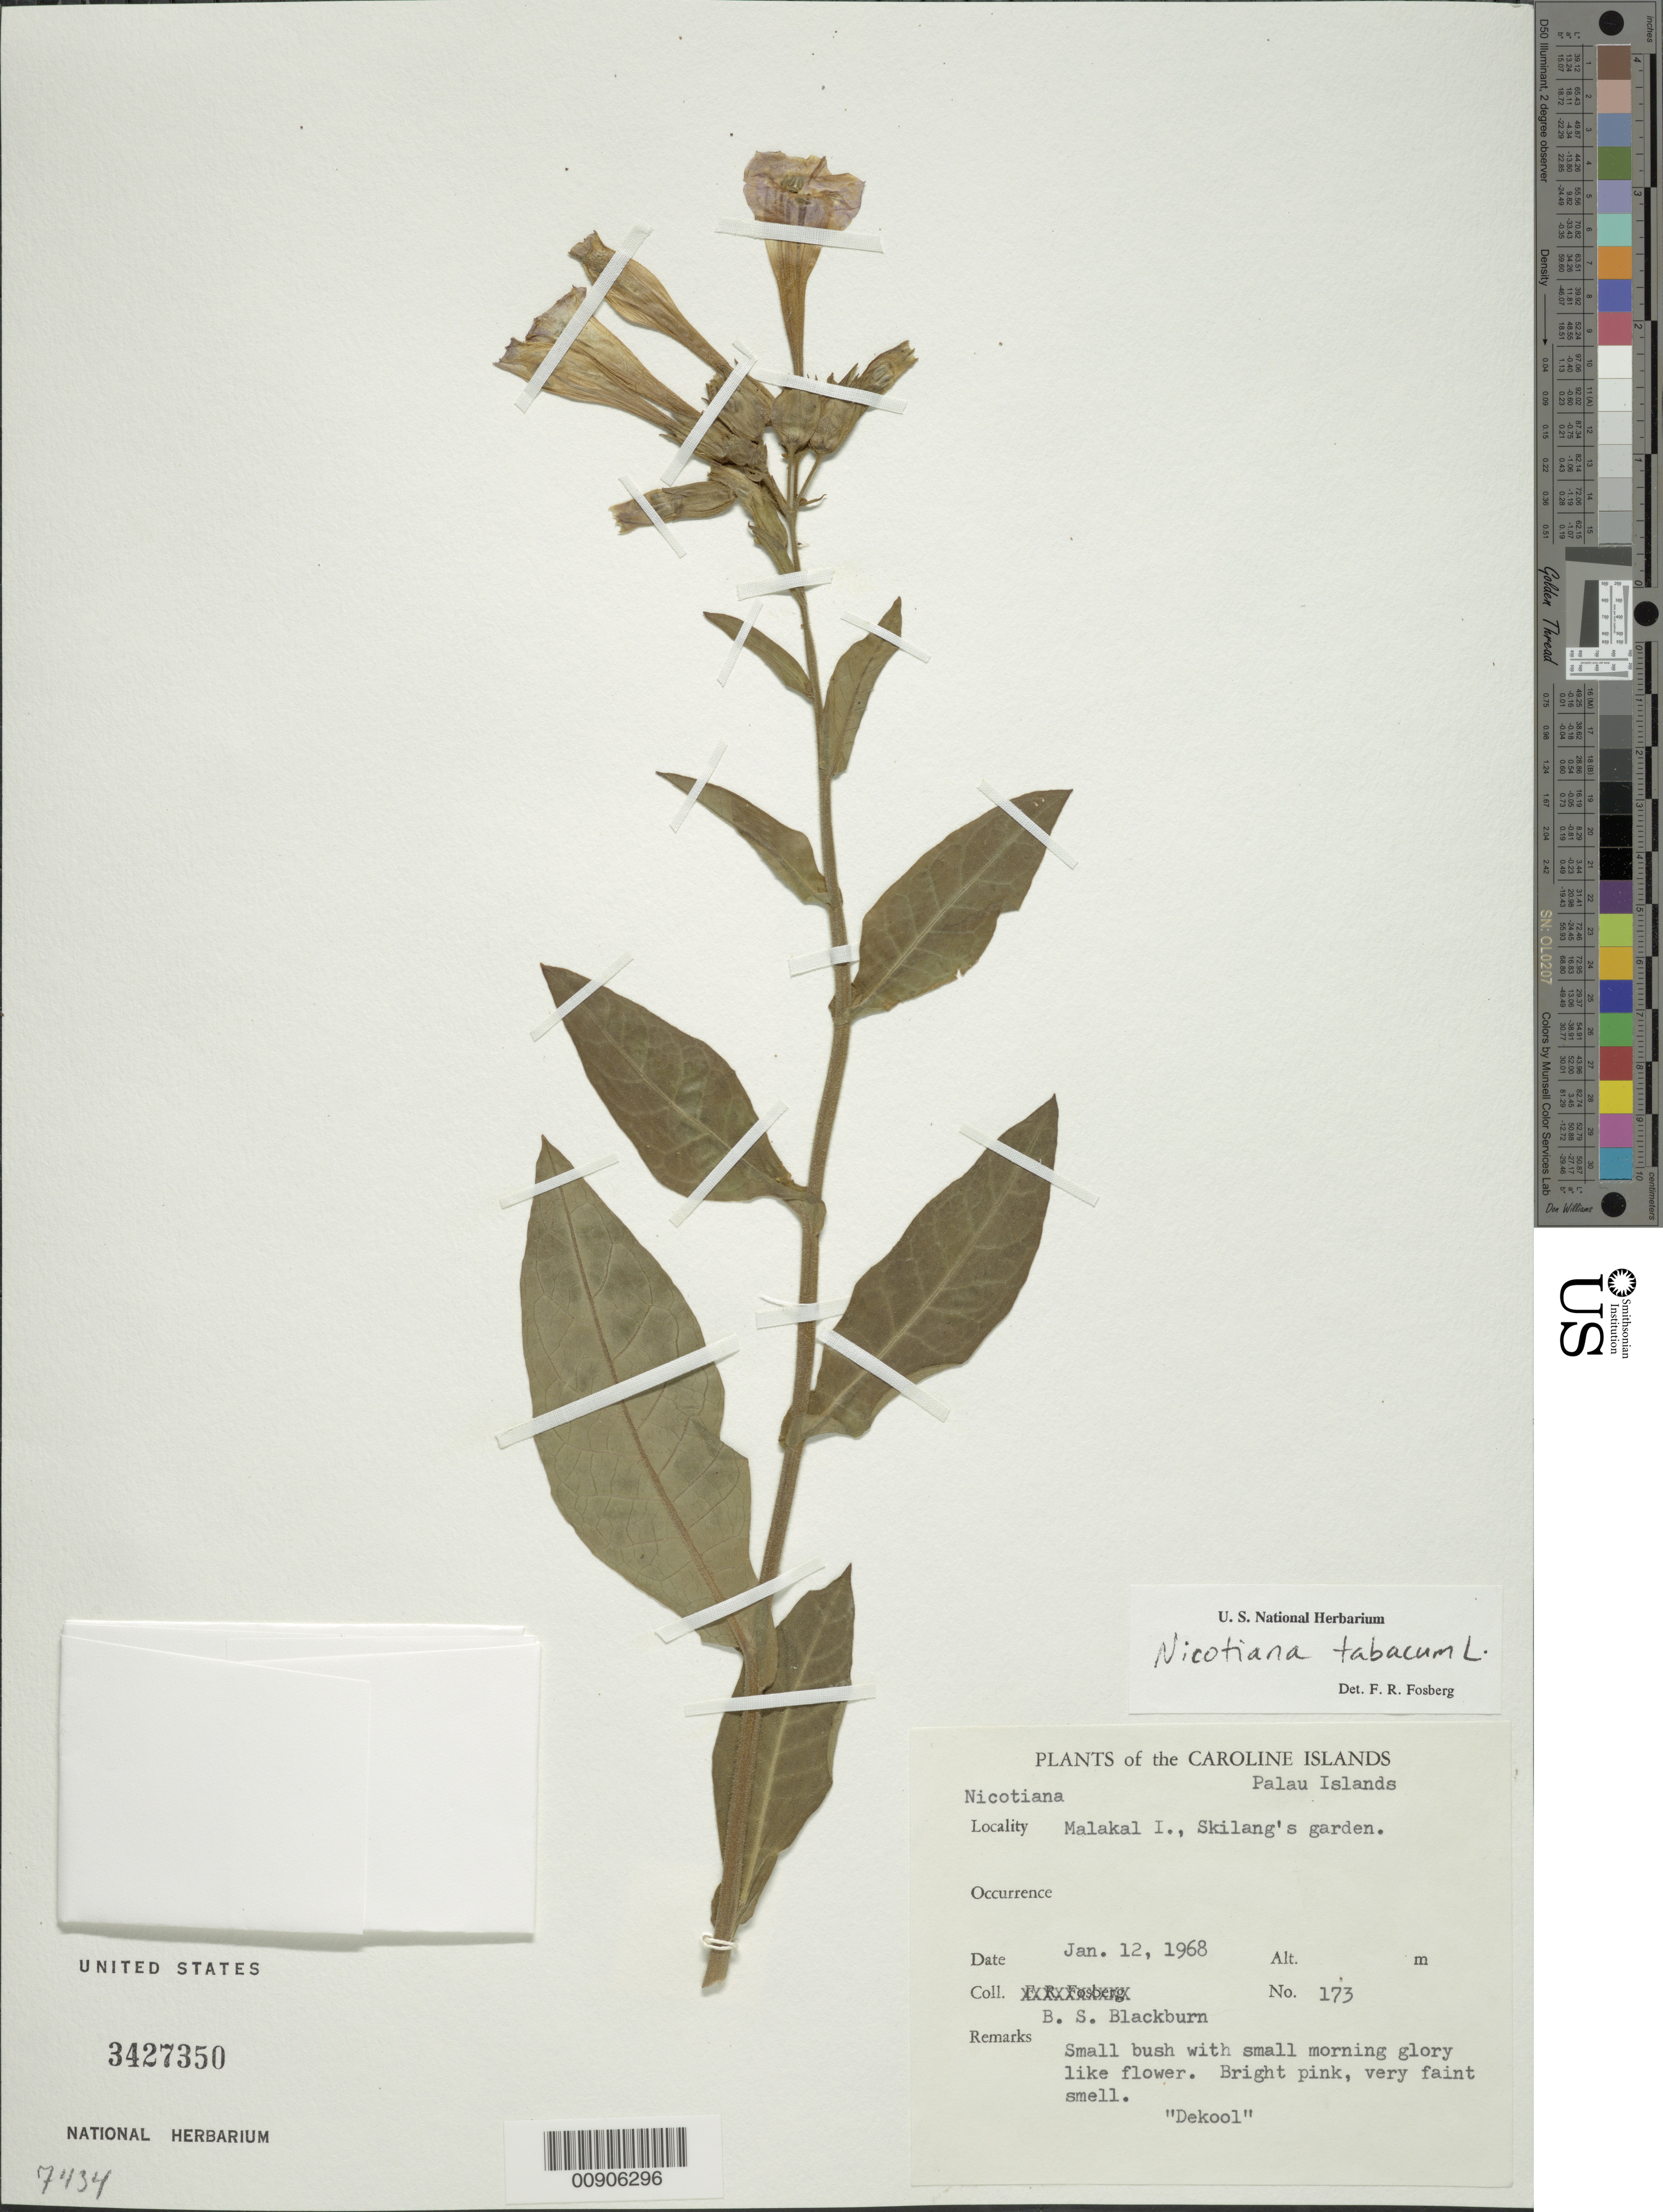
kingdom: Plantae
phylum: Tracheophyta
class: Magnoliopsida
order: Solanales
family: Solanaceae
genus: Nicotiana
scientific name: Nicotiana tabacum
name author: L.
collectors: B. S. Blackburn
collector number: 173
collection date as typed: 12 Jan 1968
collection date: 1968-01-12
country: Palau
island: Ngemelachel (Malakal)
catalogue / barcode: US 3427350